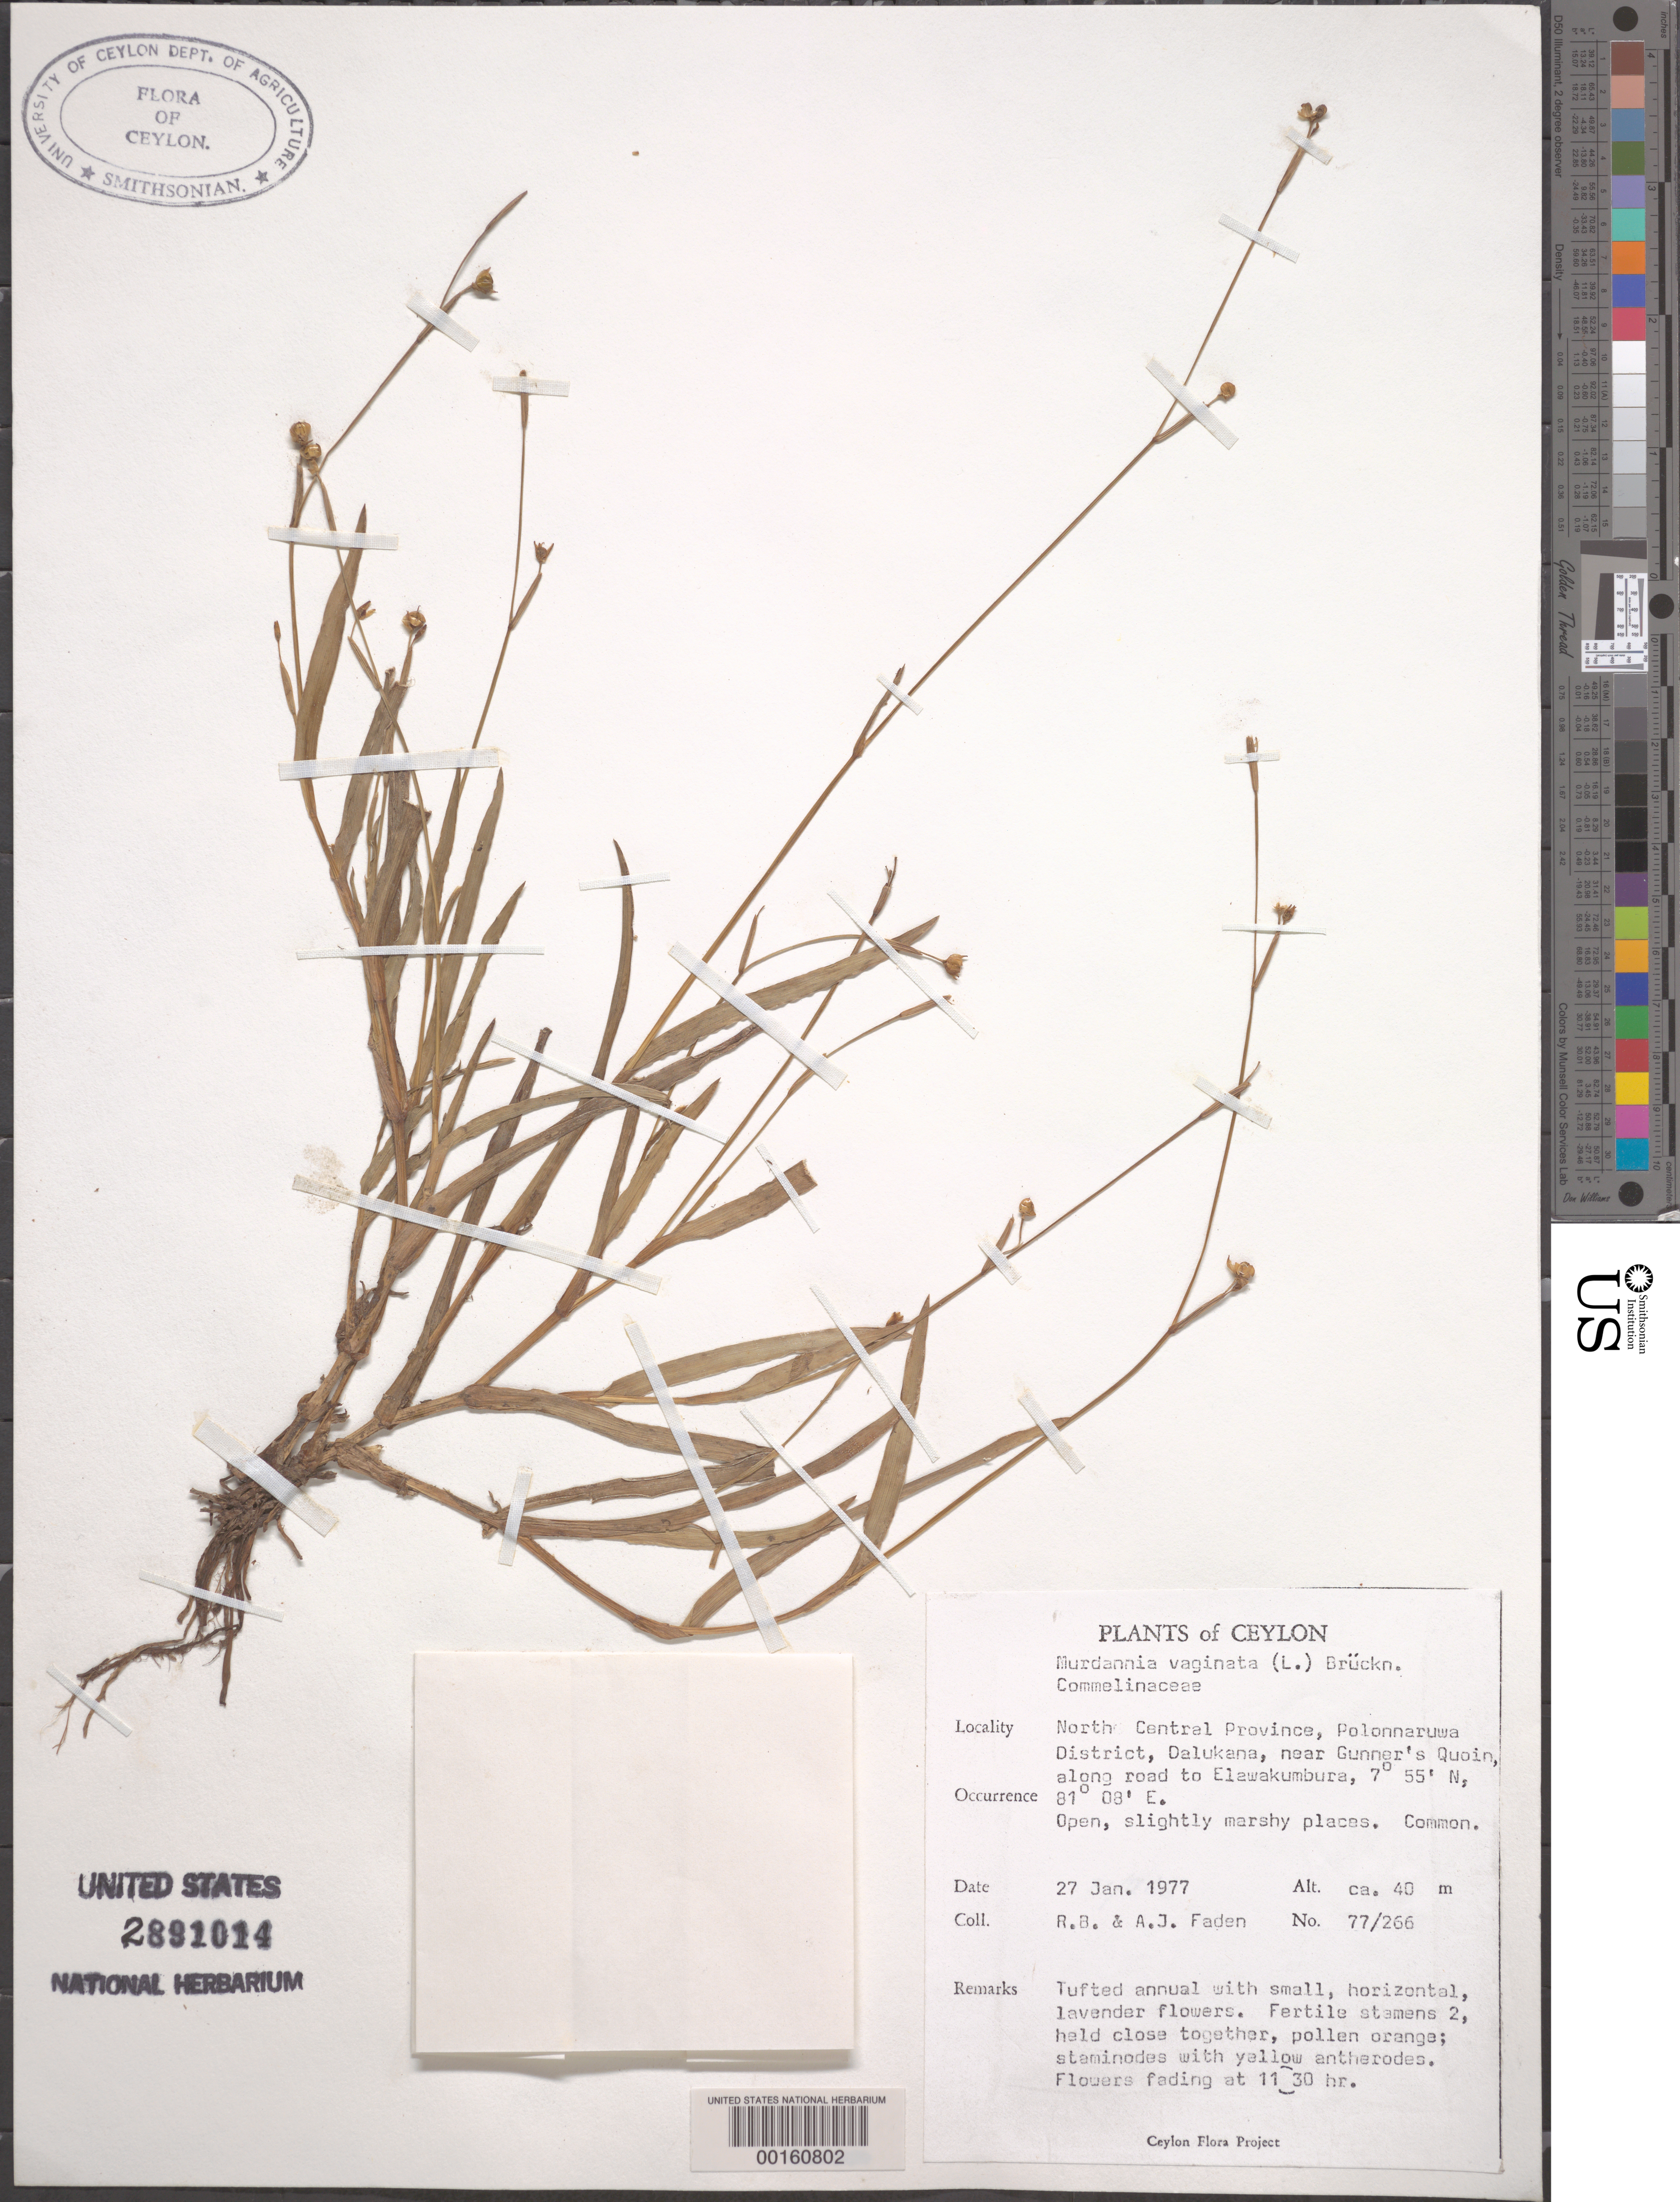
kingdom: Plantae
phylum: Tracheophyta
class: Liliopsida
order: Commelinales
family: Commelinaceae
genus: Murdannia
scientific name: Murdannia vaginata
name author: (L.) G. Brückn.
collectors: R. B. Faden & A. J. Faden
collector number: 77/266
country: Sri Lanka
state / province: North Central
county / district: Polonnaruwa Dist.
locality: Kalukana, near gunner's quoin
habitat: Open, slightly marshy places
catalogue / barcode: US 2891014